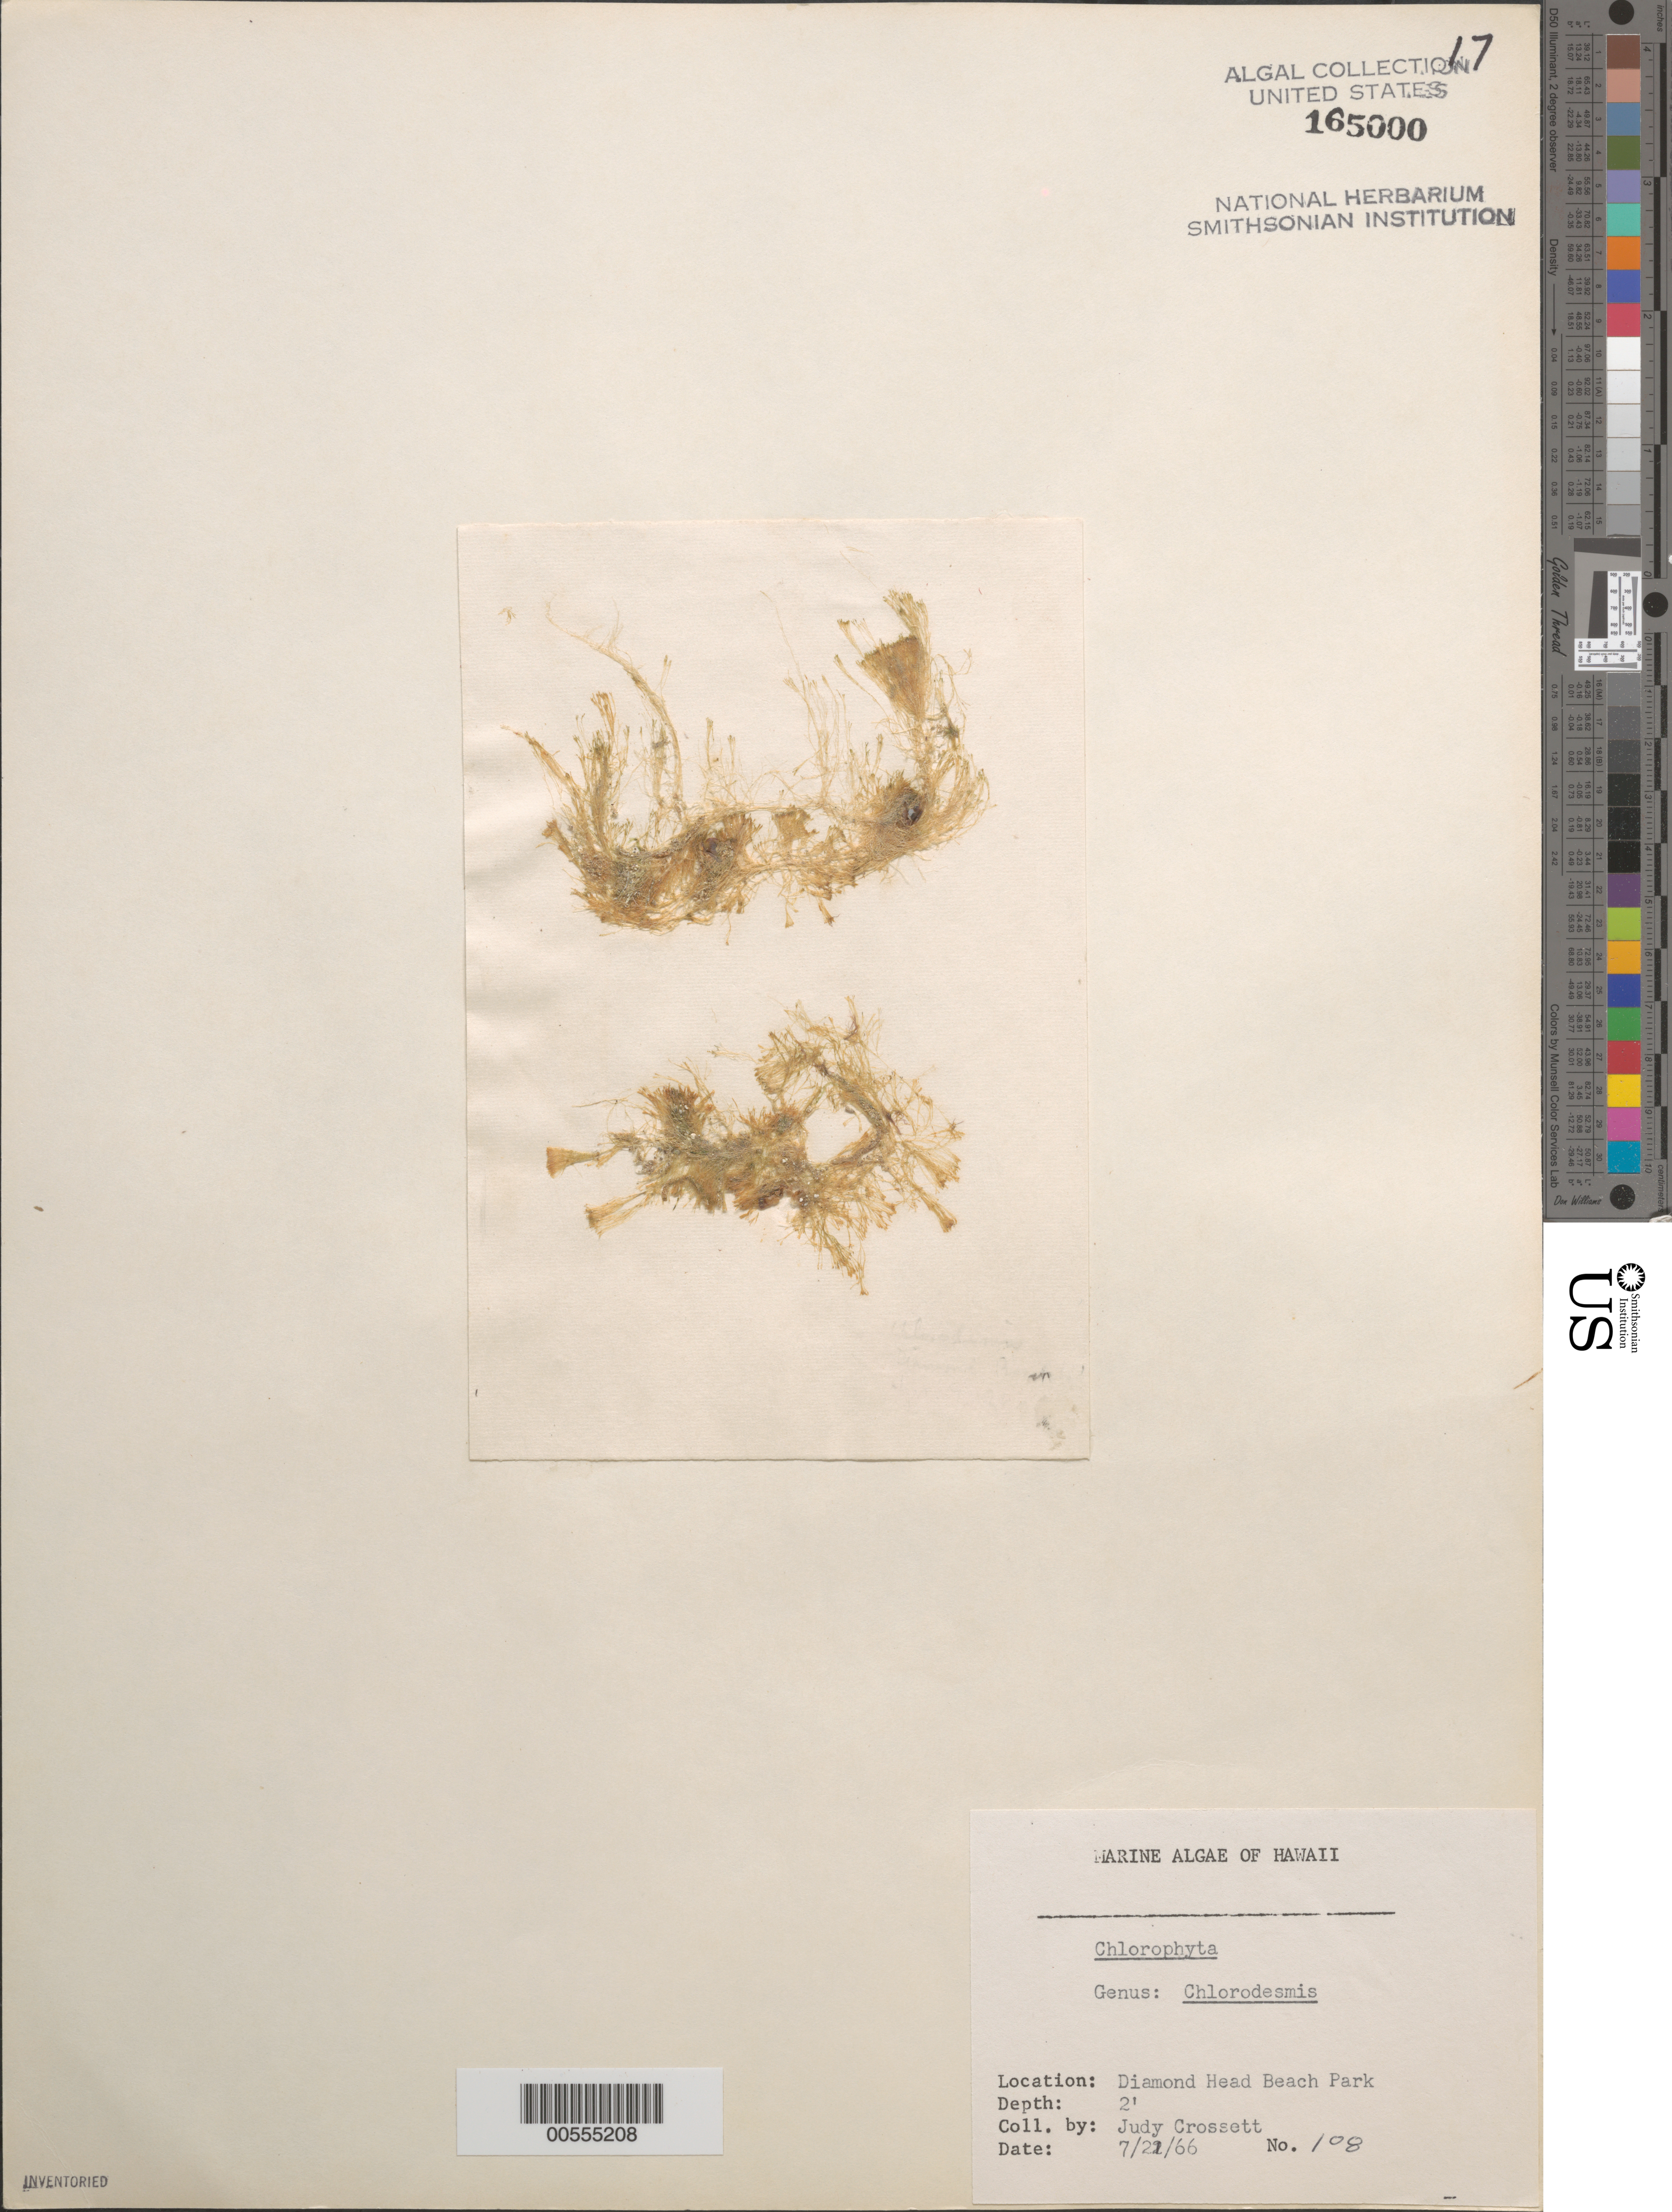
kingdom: Plantae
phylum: Chlorophyta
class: Ulvophyceae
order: Bryopsidales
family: Udoteaceae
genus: Chlorodesmis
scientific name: Chlorodesmis sp.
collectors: J. Crossett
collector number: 108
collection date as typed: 21 Jul 1966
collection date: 1966-07-21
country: United States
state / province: Hawaii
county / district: Honolulu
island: Oahu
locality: Diamond Head Beach Park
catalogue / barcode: US 165000